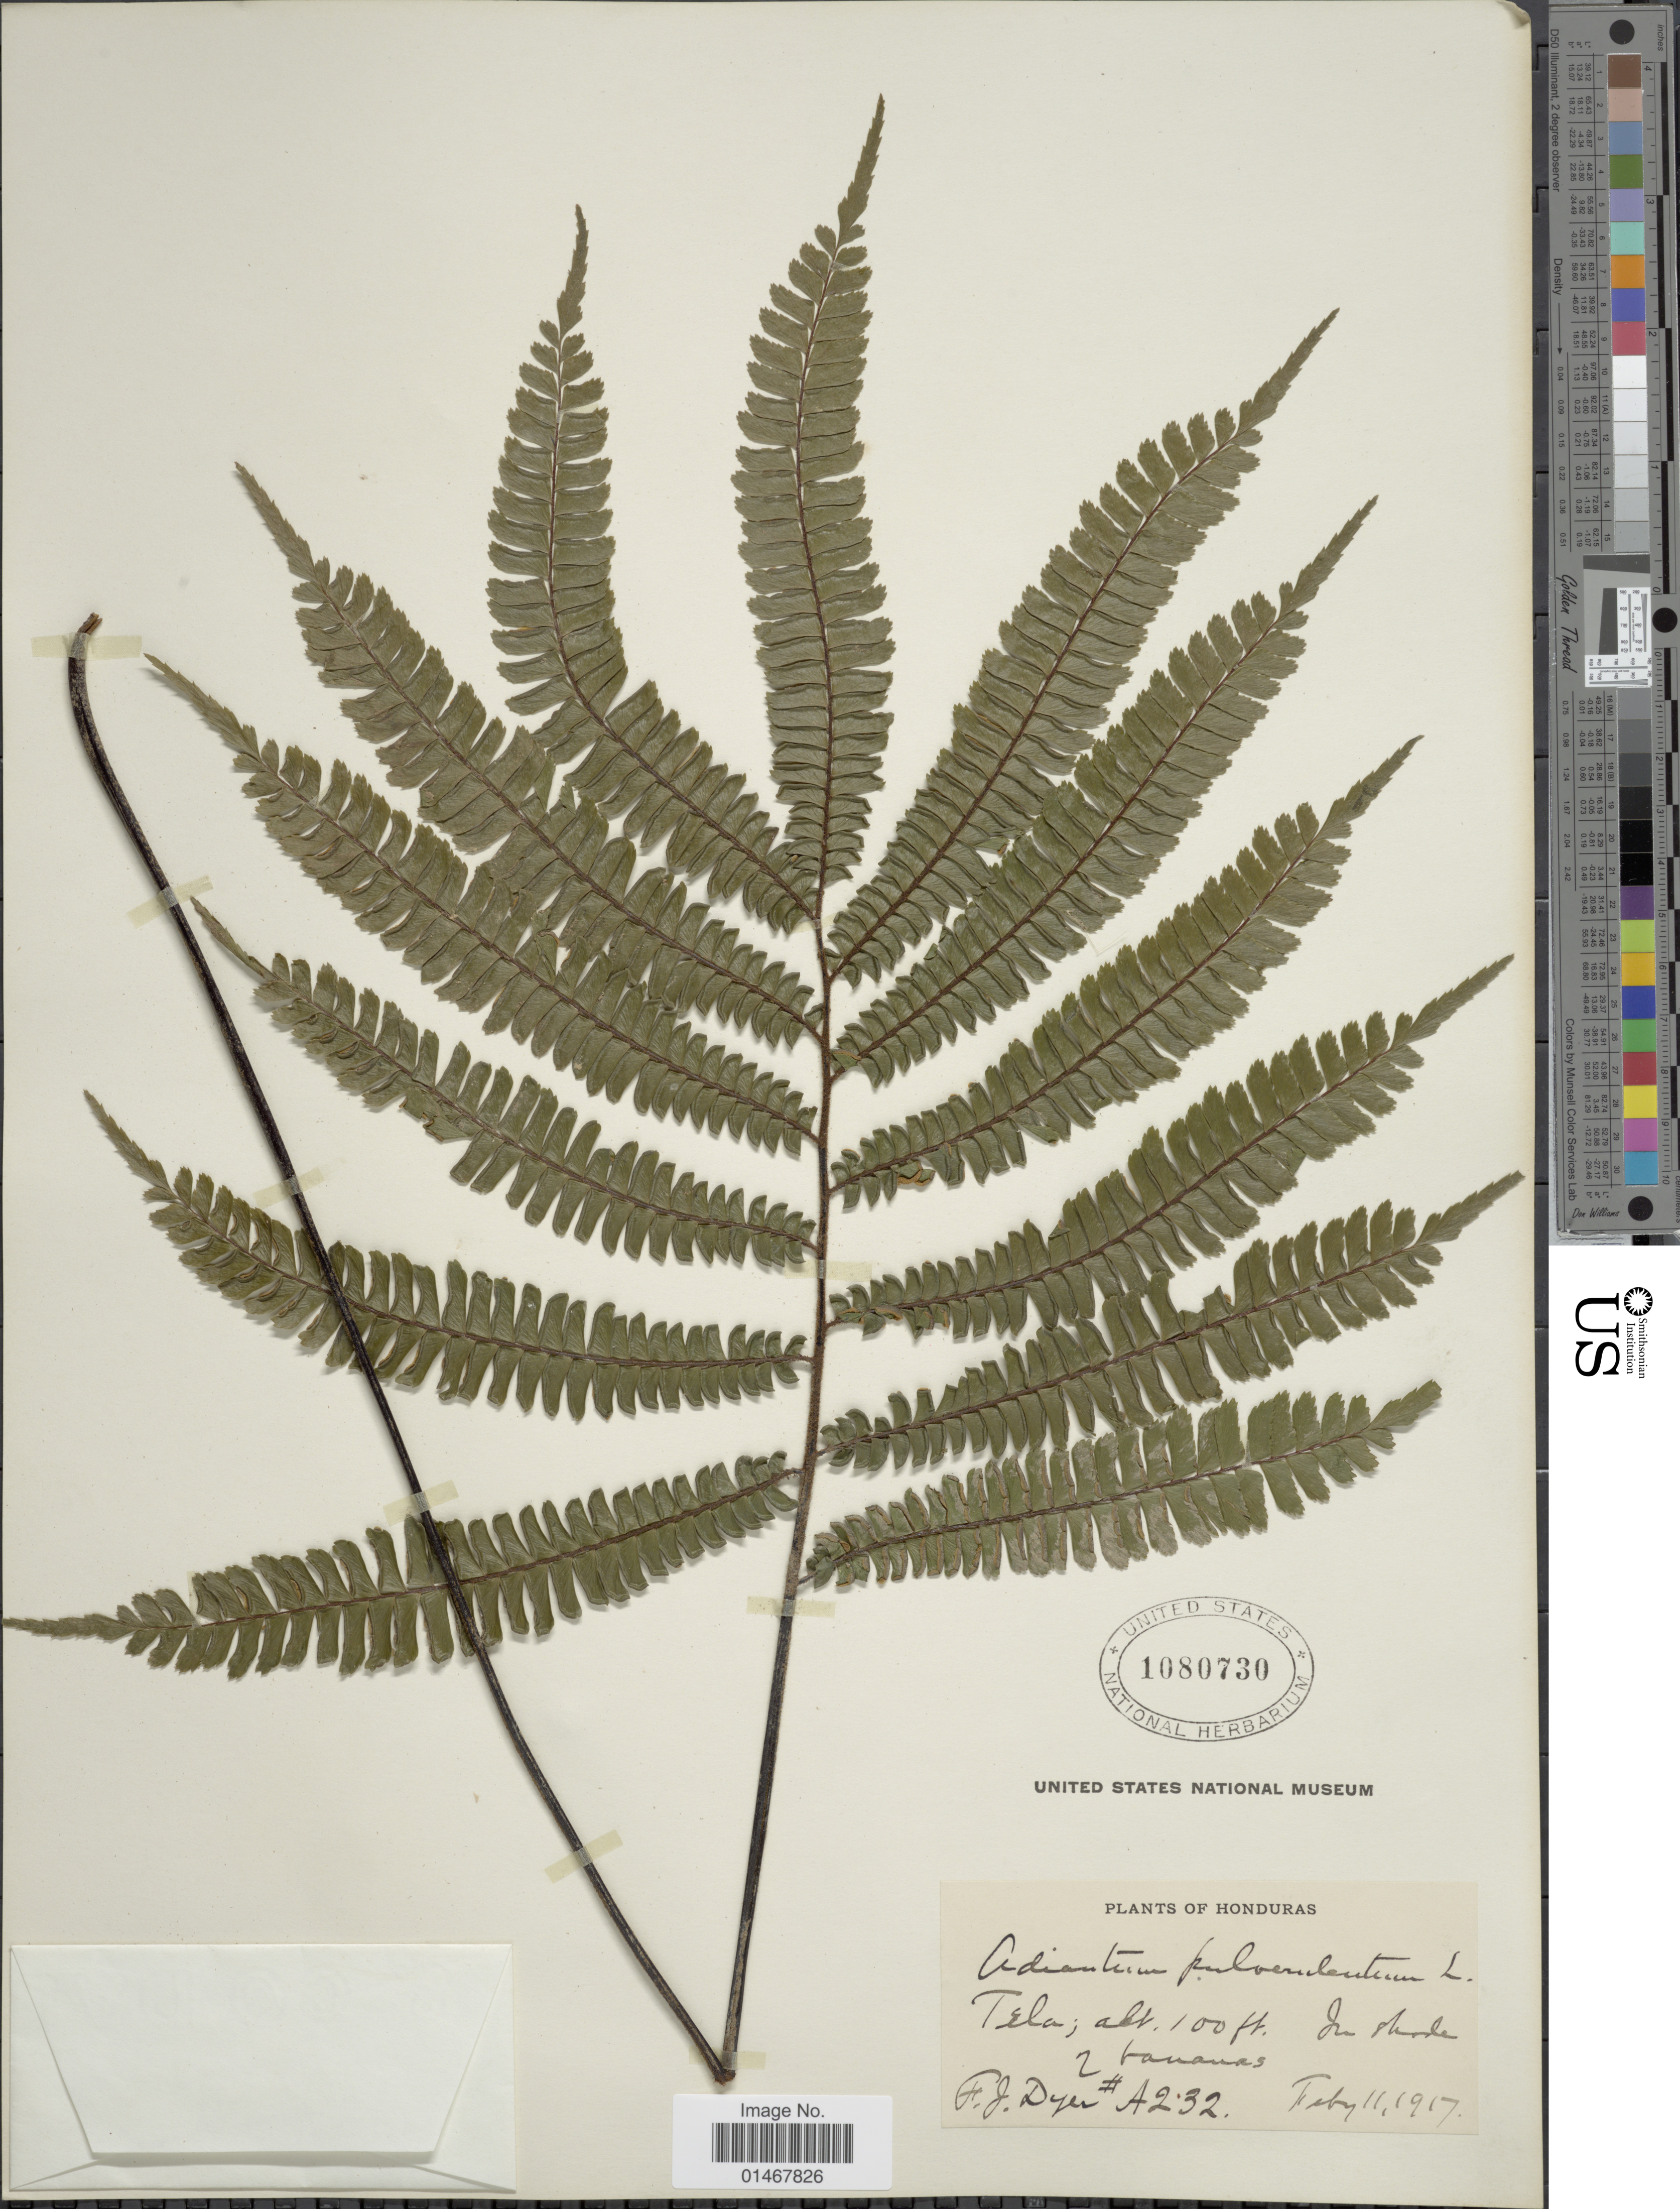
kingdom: Plantae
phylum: Tracheophyta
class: Polypodiopsida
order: Polypodiales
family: Pteridaceae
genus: Adiantum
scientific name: Adiantum pulverulentum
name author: L.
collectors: F. J. Dyer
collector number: A232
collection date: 1917-02-11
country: Honduras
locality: Tela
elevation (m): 30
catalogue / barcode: US 1080730